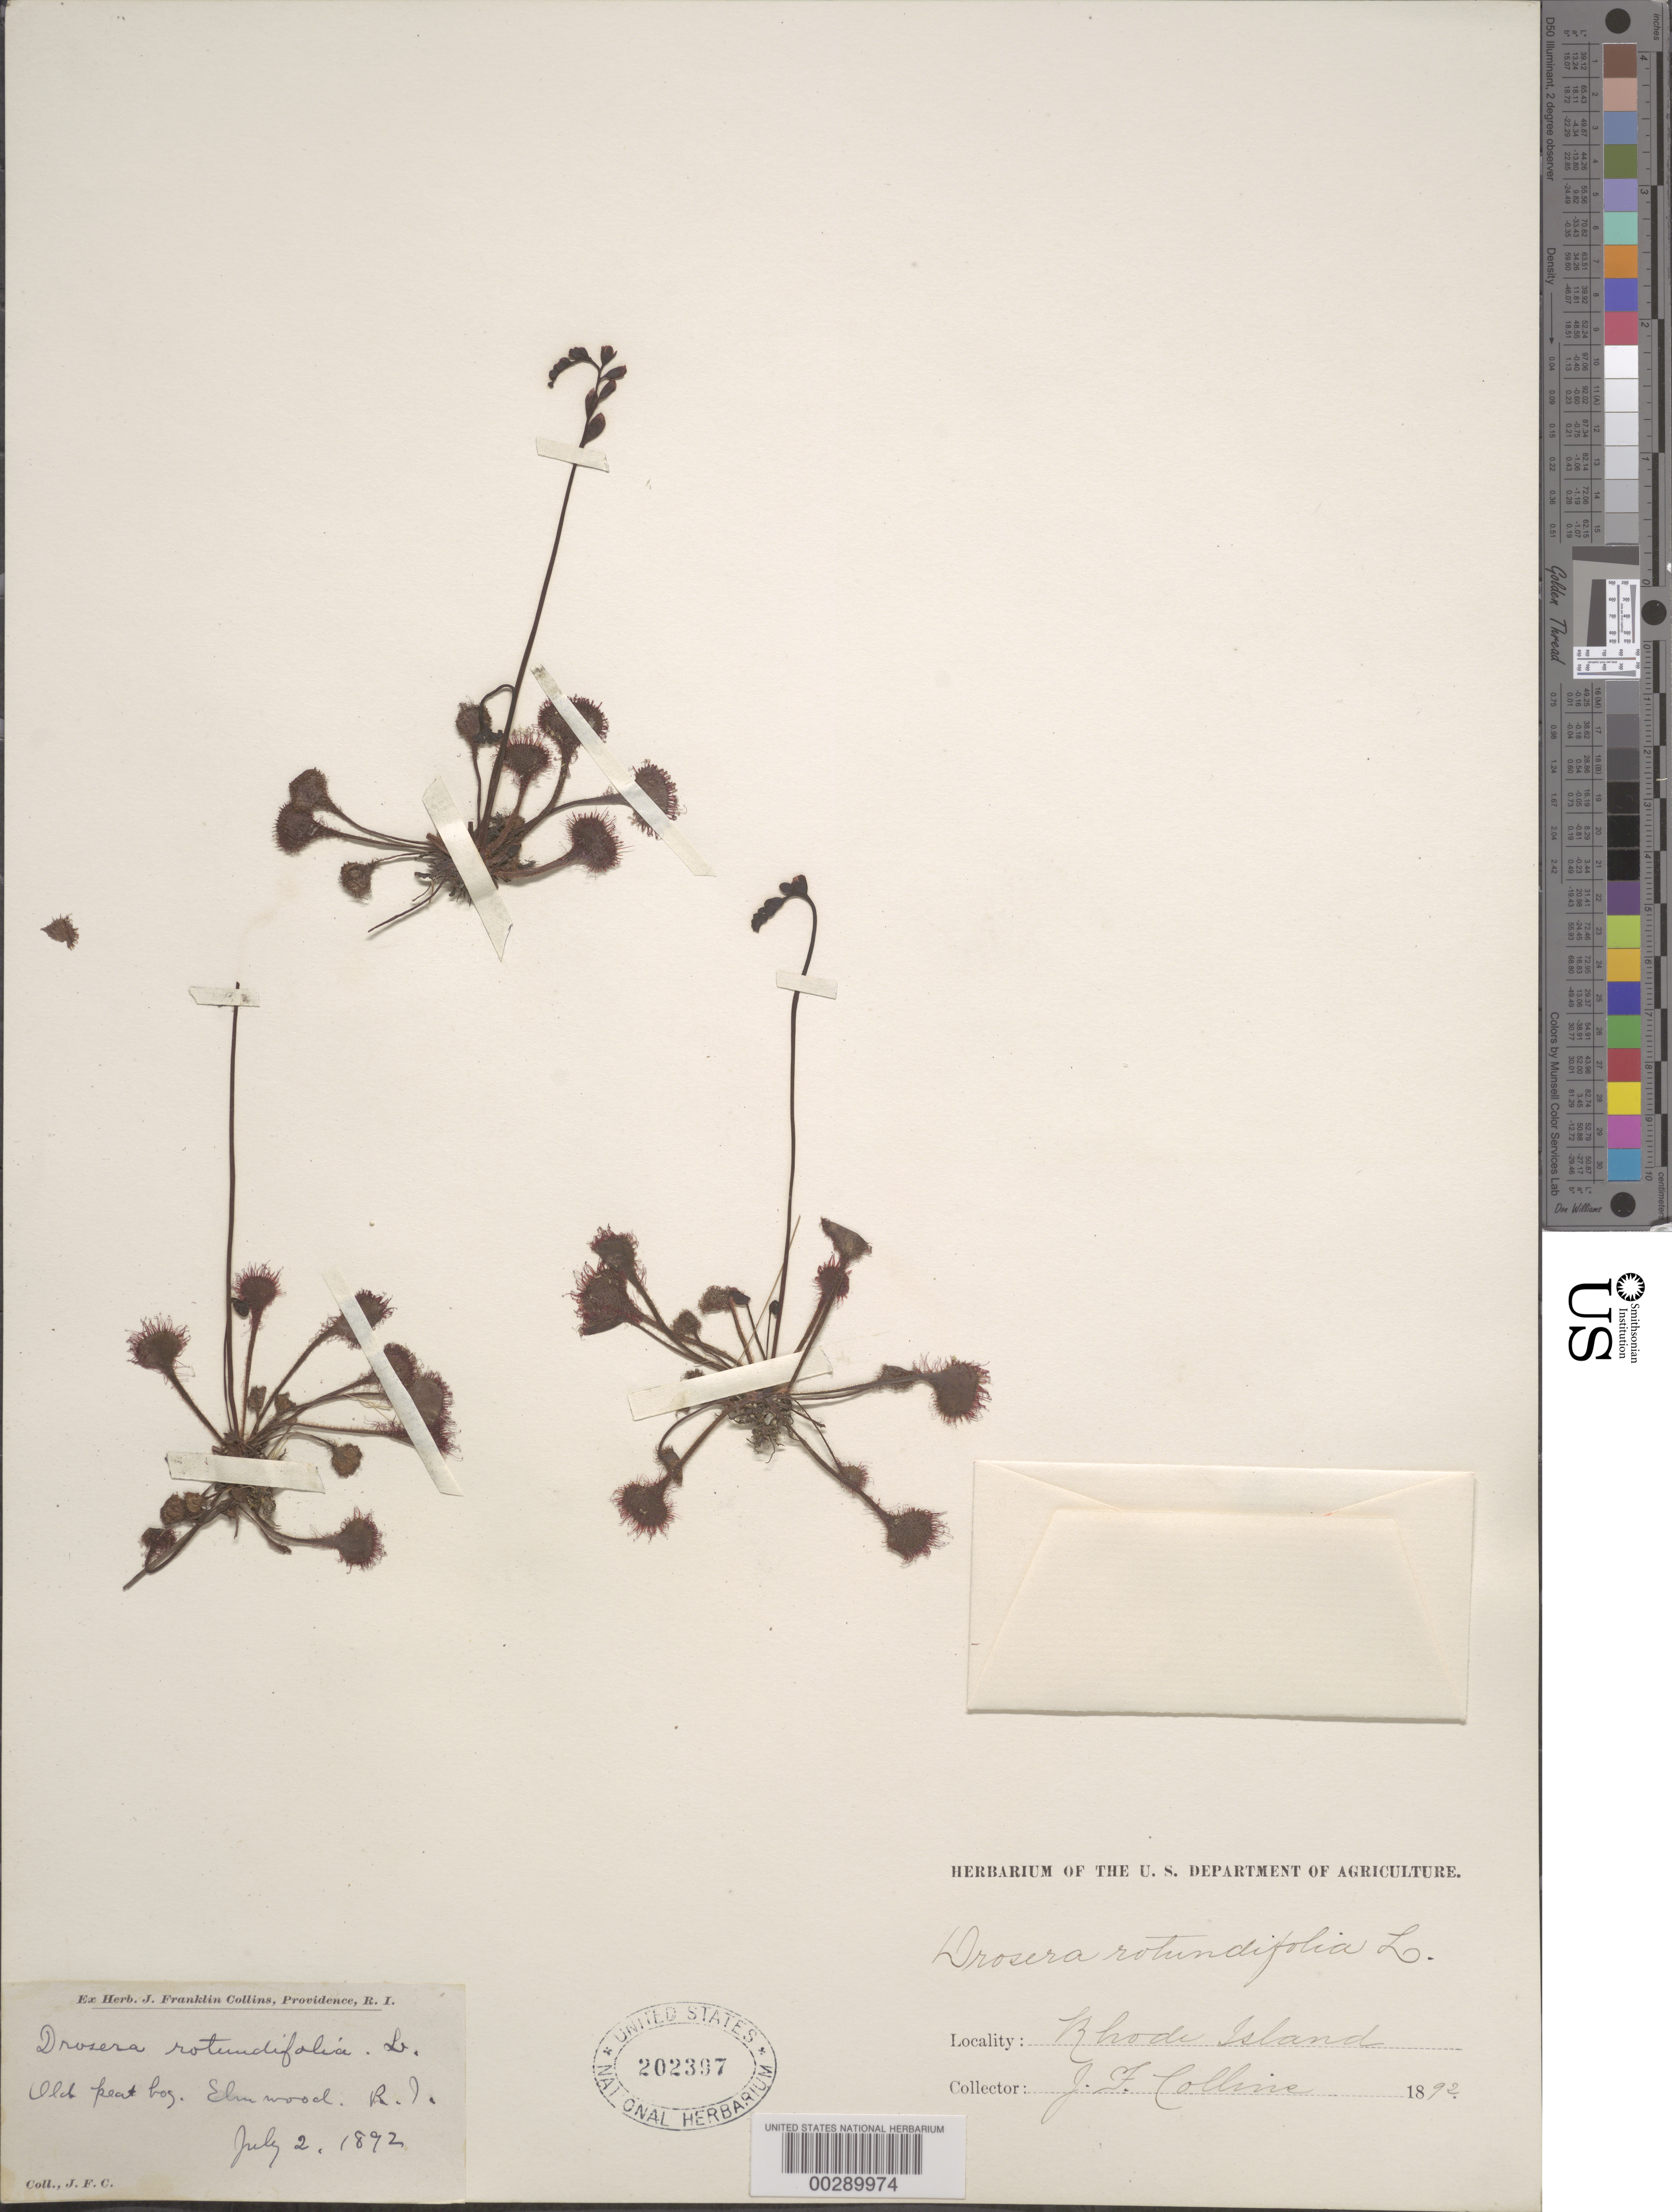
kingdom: Plantae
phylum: Tracheophyta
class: Magnoliopsida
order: Caryophyllales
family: Droseraceae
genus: Drosera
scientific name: Drosera rotundifolia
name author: L.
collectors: J. Collins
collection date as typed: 02 Jul 1892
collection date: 1892-07-02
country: United States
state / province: Rhode Island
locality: Elmwood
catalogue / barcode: US 202397